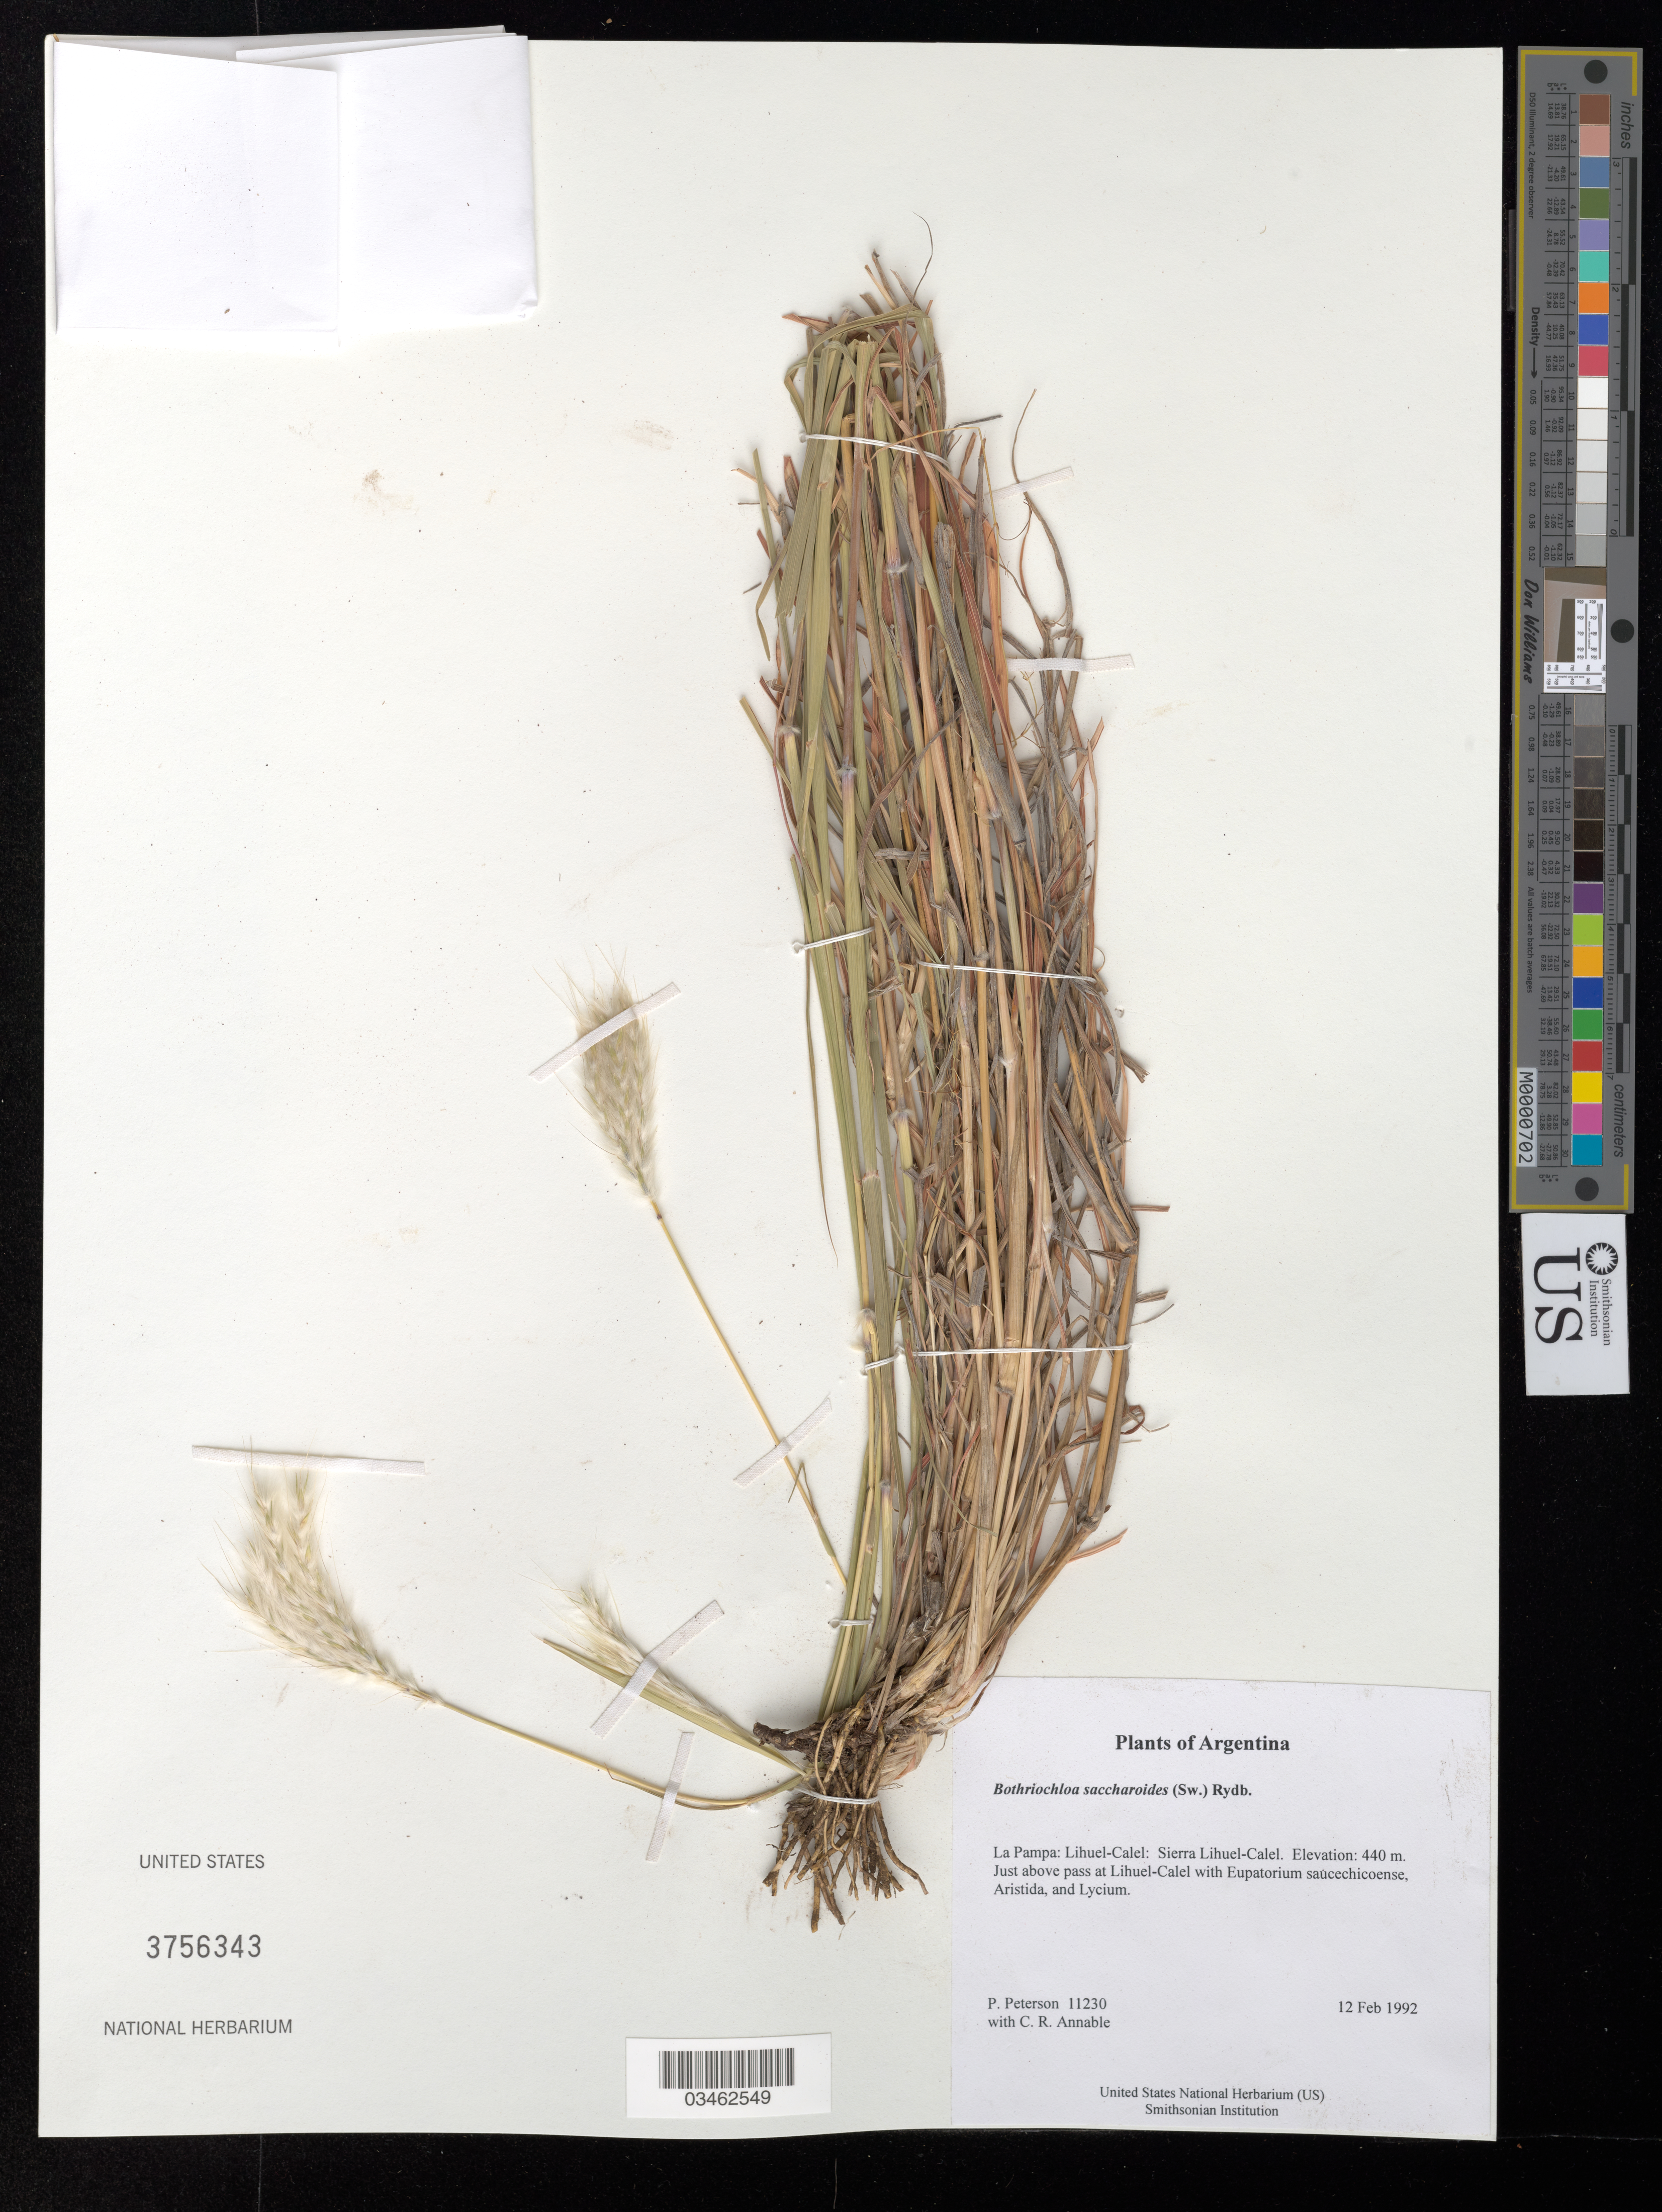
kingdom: Plantae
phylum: Tracheophyta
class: Liliopsida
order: Poales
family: Poaceae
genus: Bothriochloa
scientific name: Bothriochloa saccharoides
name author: (Sw.) Rydb.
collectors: P. M. Peterson & C. R. Annable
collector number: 11230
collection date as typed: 12 Feb 1992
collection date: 1992-02-12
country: Argentina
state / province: La Pampa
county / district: Lihuel-Calel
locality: Sierra Lihuel-Calel.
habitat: Just above pass at Lihuel-Calel with Eupatorium saucechicoense, Aristida, and Lycium.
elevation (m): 440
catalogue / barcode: US 3756343